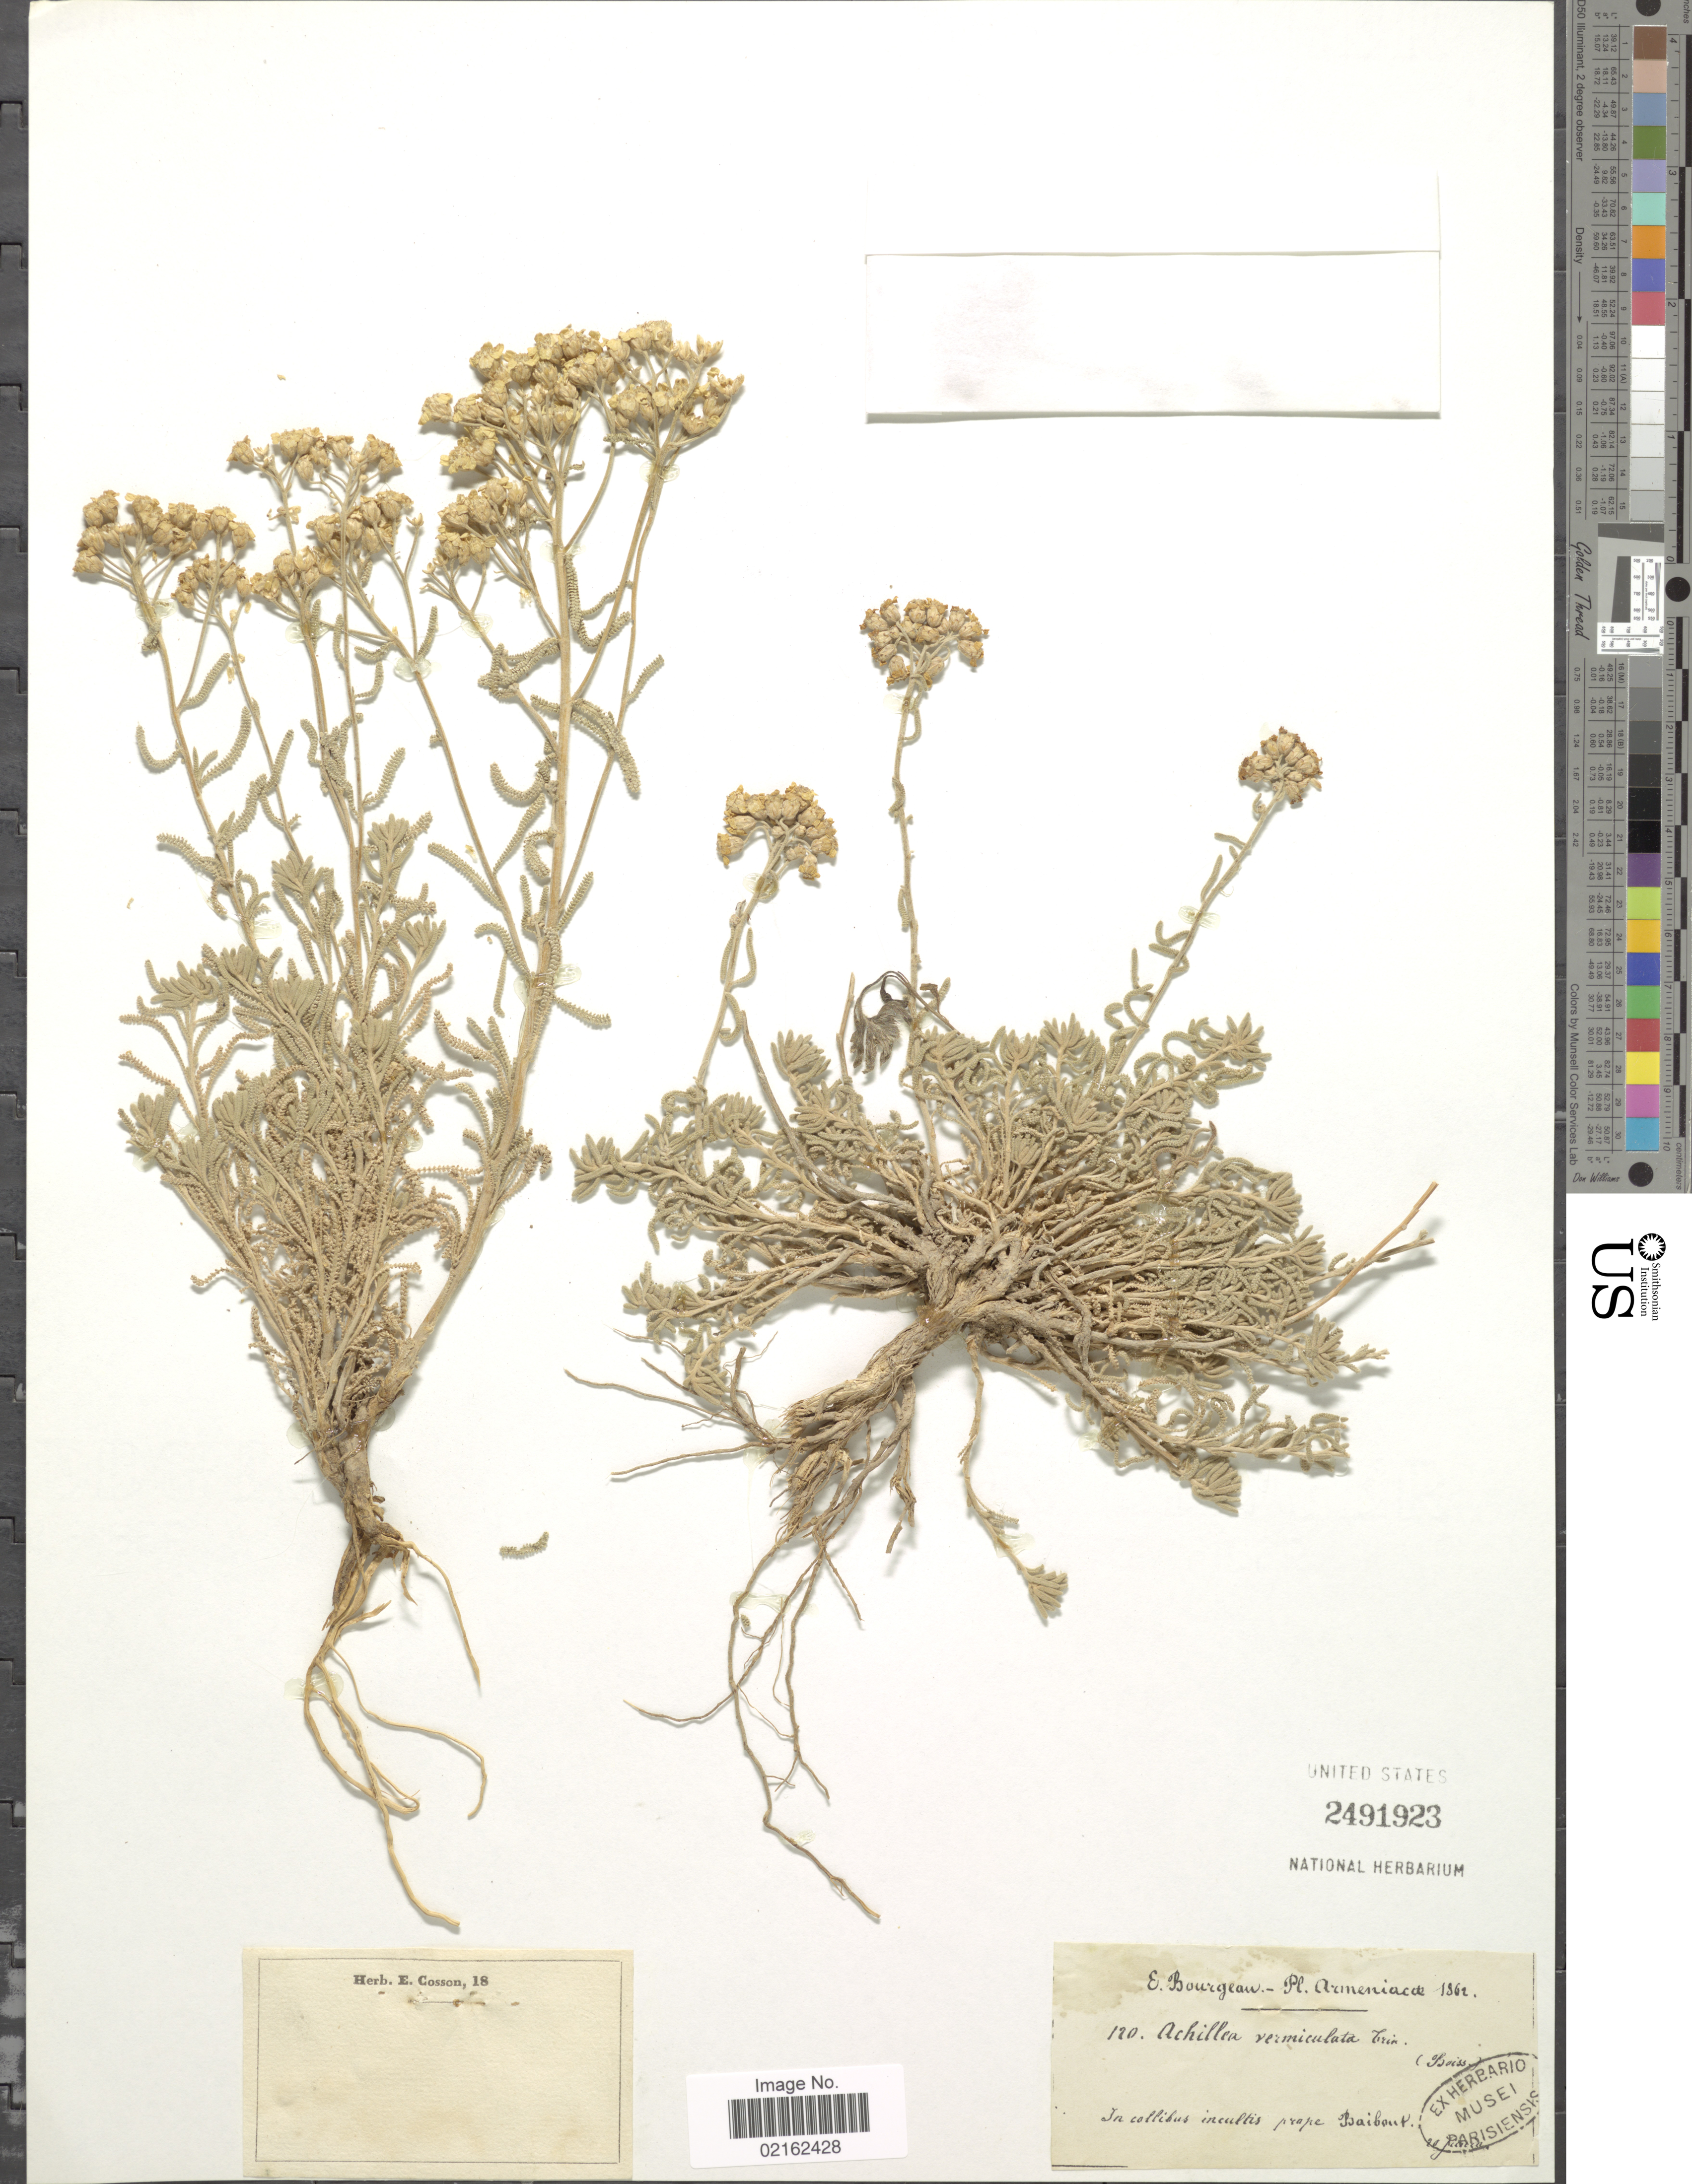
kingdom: Plantae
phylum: Tracheophyta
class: Magnoliopsida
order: Asterales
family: Asteraceae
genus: Achillea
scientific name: Achillea vermiculata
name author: DC.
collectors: E. Bourgeau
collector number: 120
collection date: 1862-01-20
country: Turkey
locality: Prope Baibout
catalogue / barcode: US 2491923